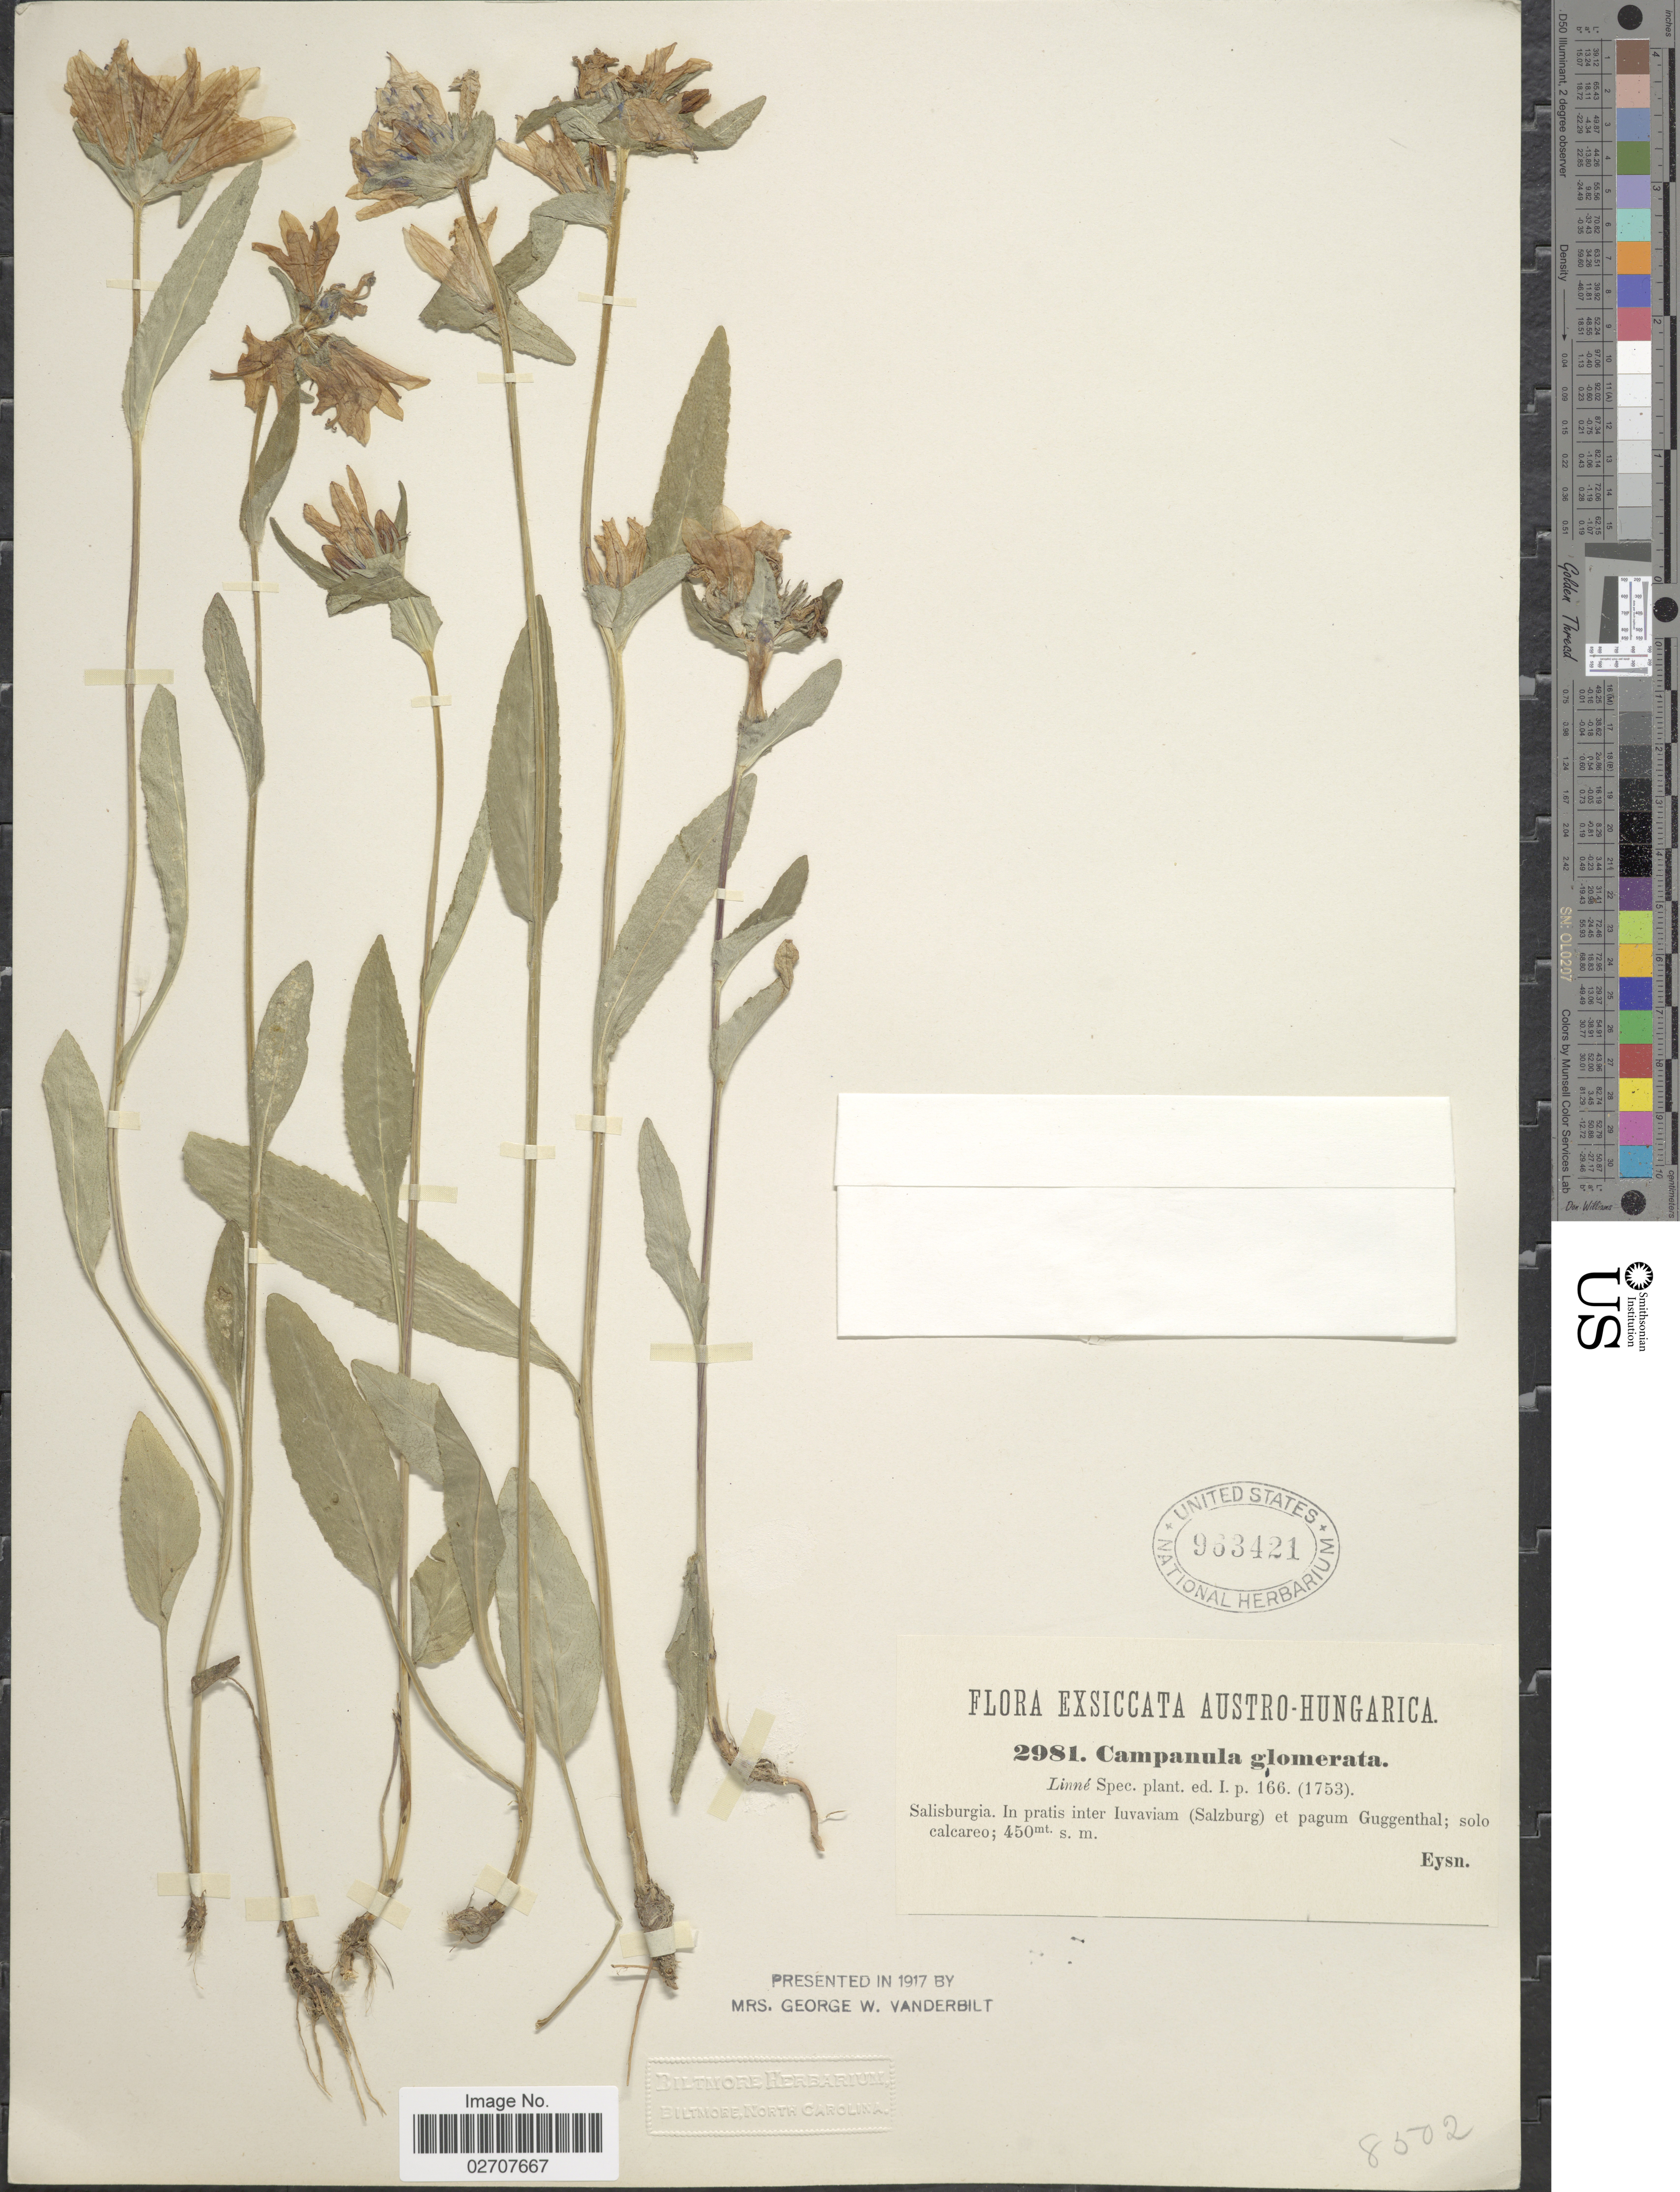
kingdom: Plantae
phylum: Tracheophyta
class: Magnoliopsida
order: Asterales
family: Campanulaceae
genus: Campanula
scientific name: Campanula glomerata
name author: L.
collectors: -. Eysn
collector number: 2981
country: Austria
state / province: Salzburg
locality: Austro-Hungarica. Salisburgia. In pratis luvaviam (Salzburg) et pagum Guggenthal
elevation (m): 450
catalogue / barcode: US 963421